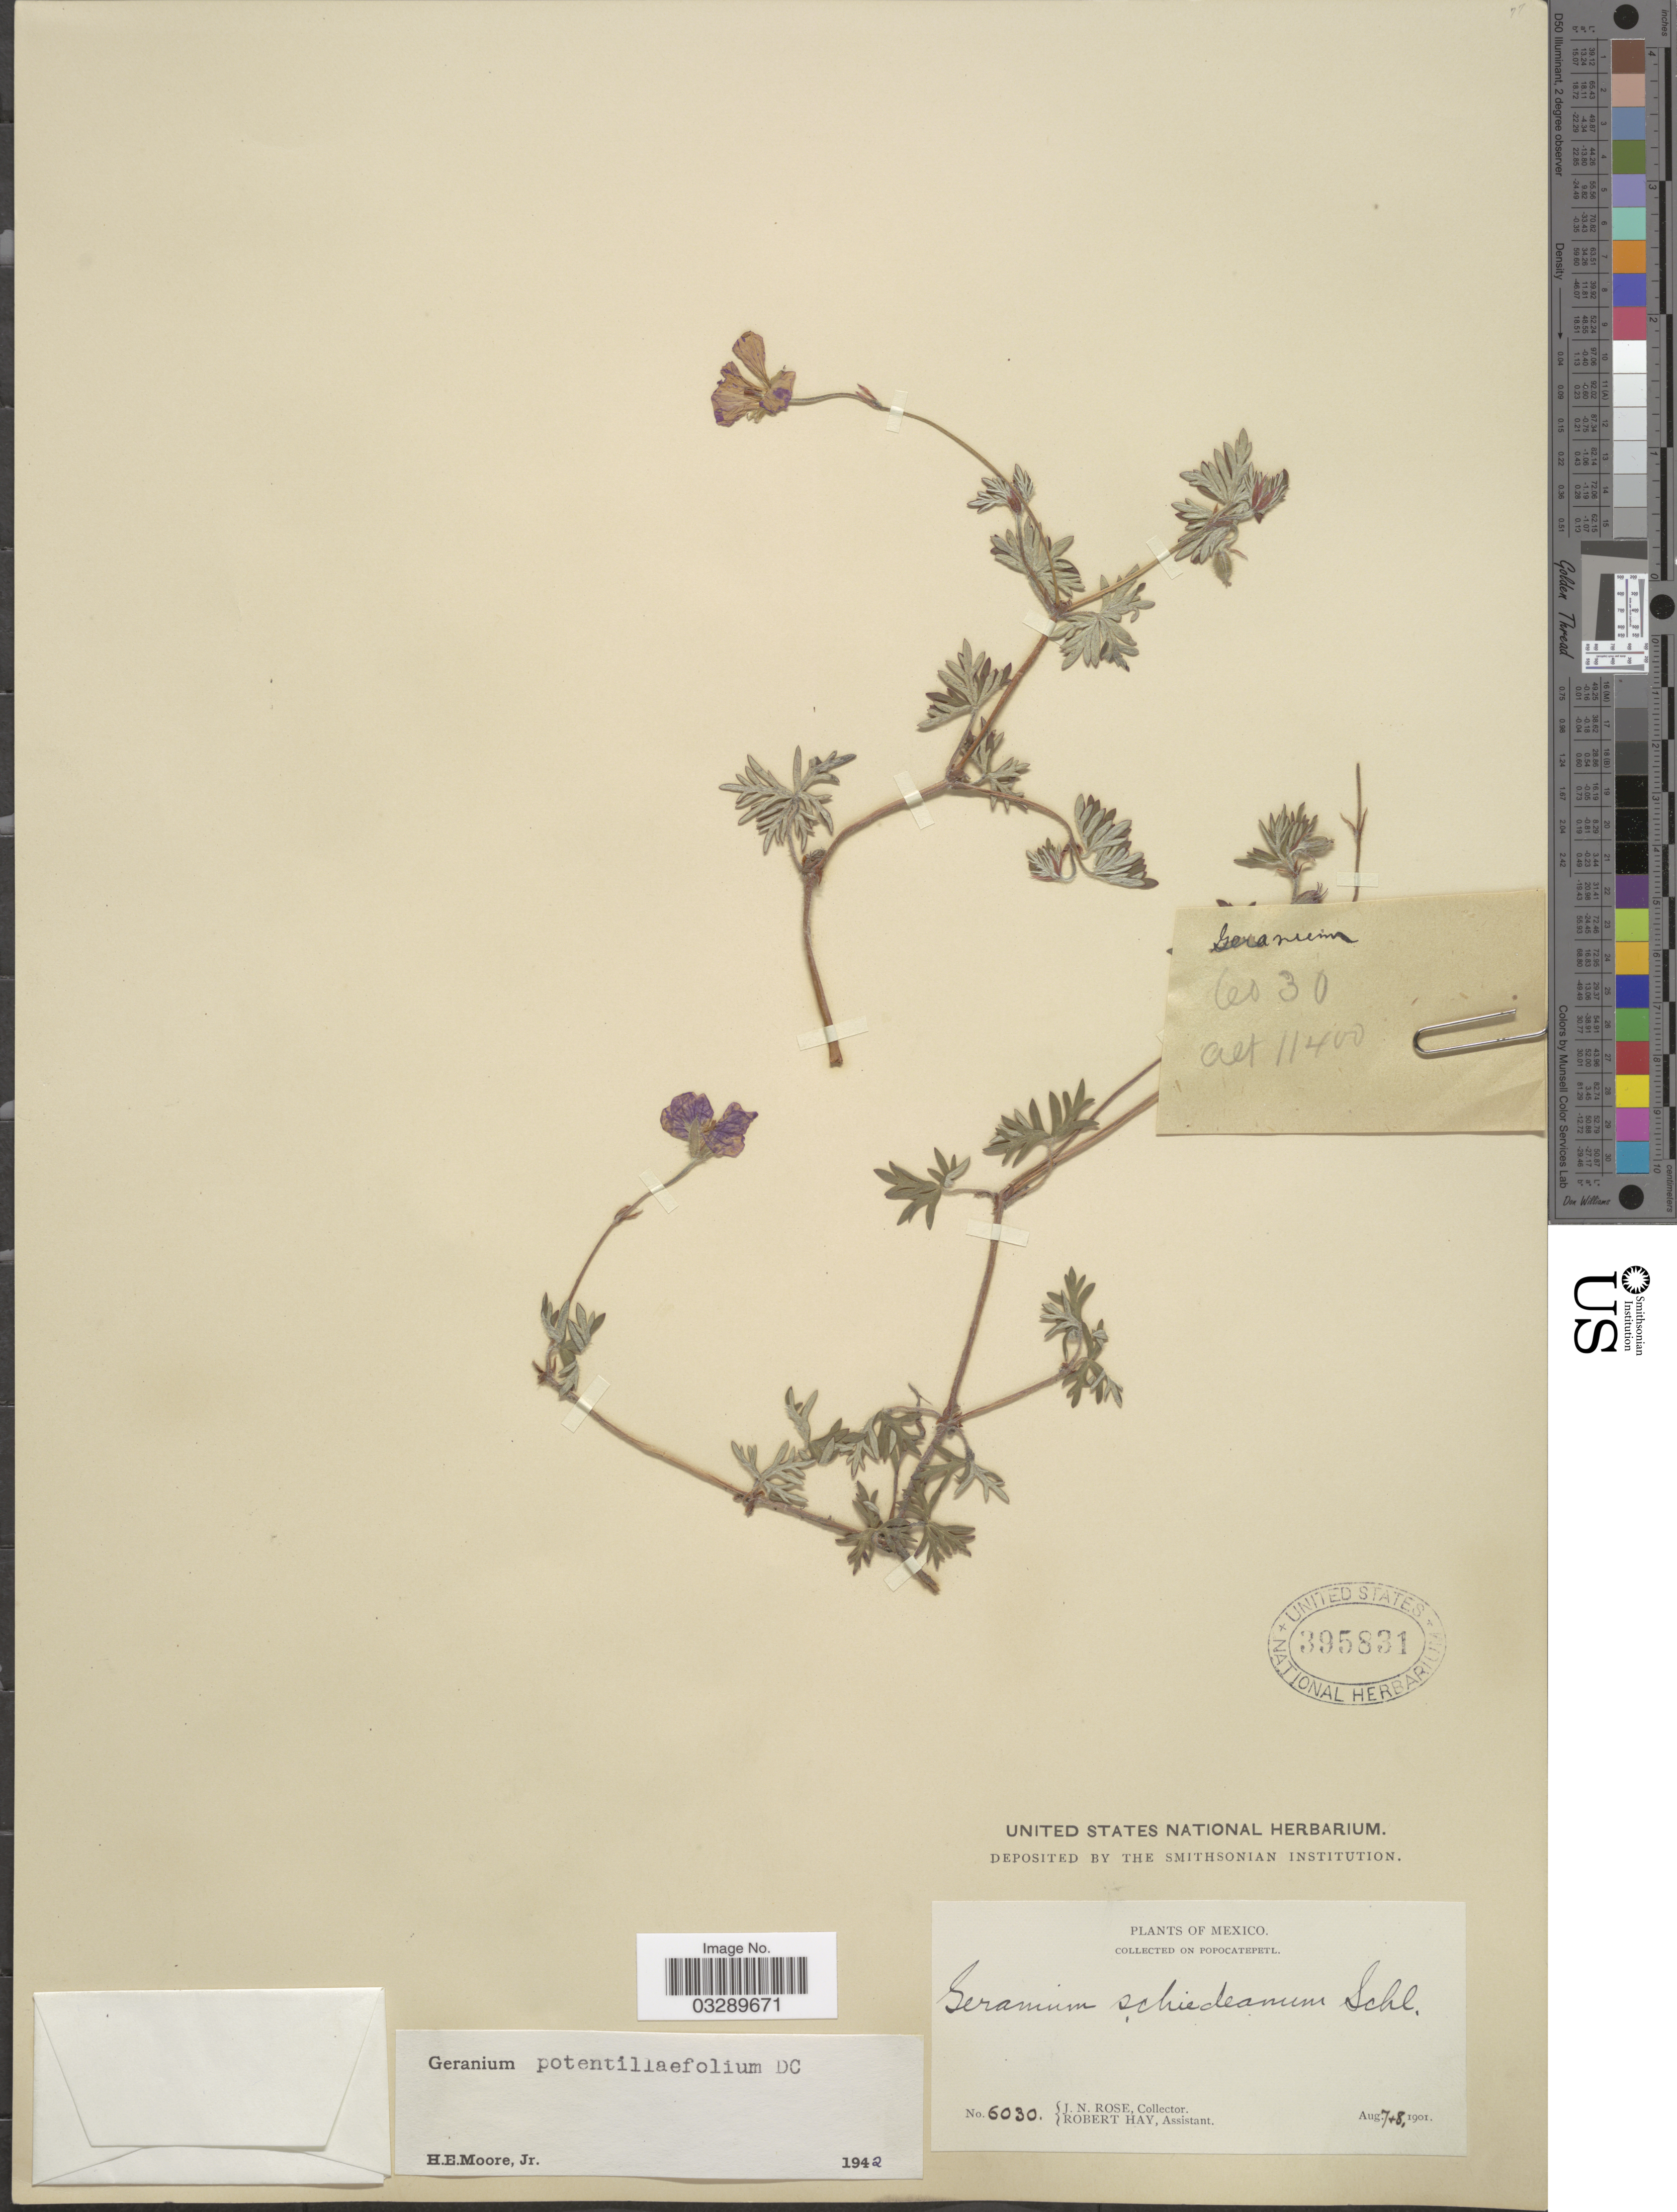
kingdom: Plantae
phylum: Tracheophyta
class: Magnoliopsida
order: Geraniales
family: Geraniaceae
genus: Geranium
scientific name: Geranium pontentillifolium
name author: DC.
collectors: J. N. Rose & R. Hay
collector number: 6030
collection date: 1901-08-07/1901-08-08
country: Mexico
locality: Popocatepetl.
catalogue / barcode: US 395831